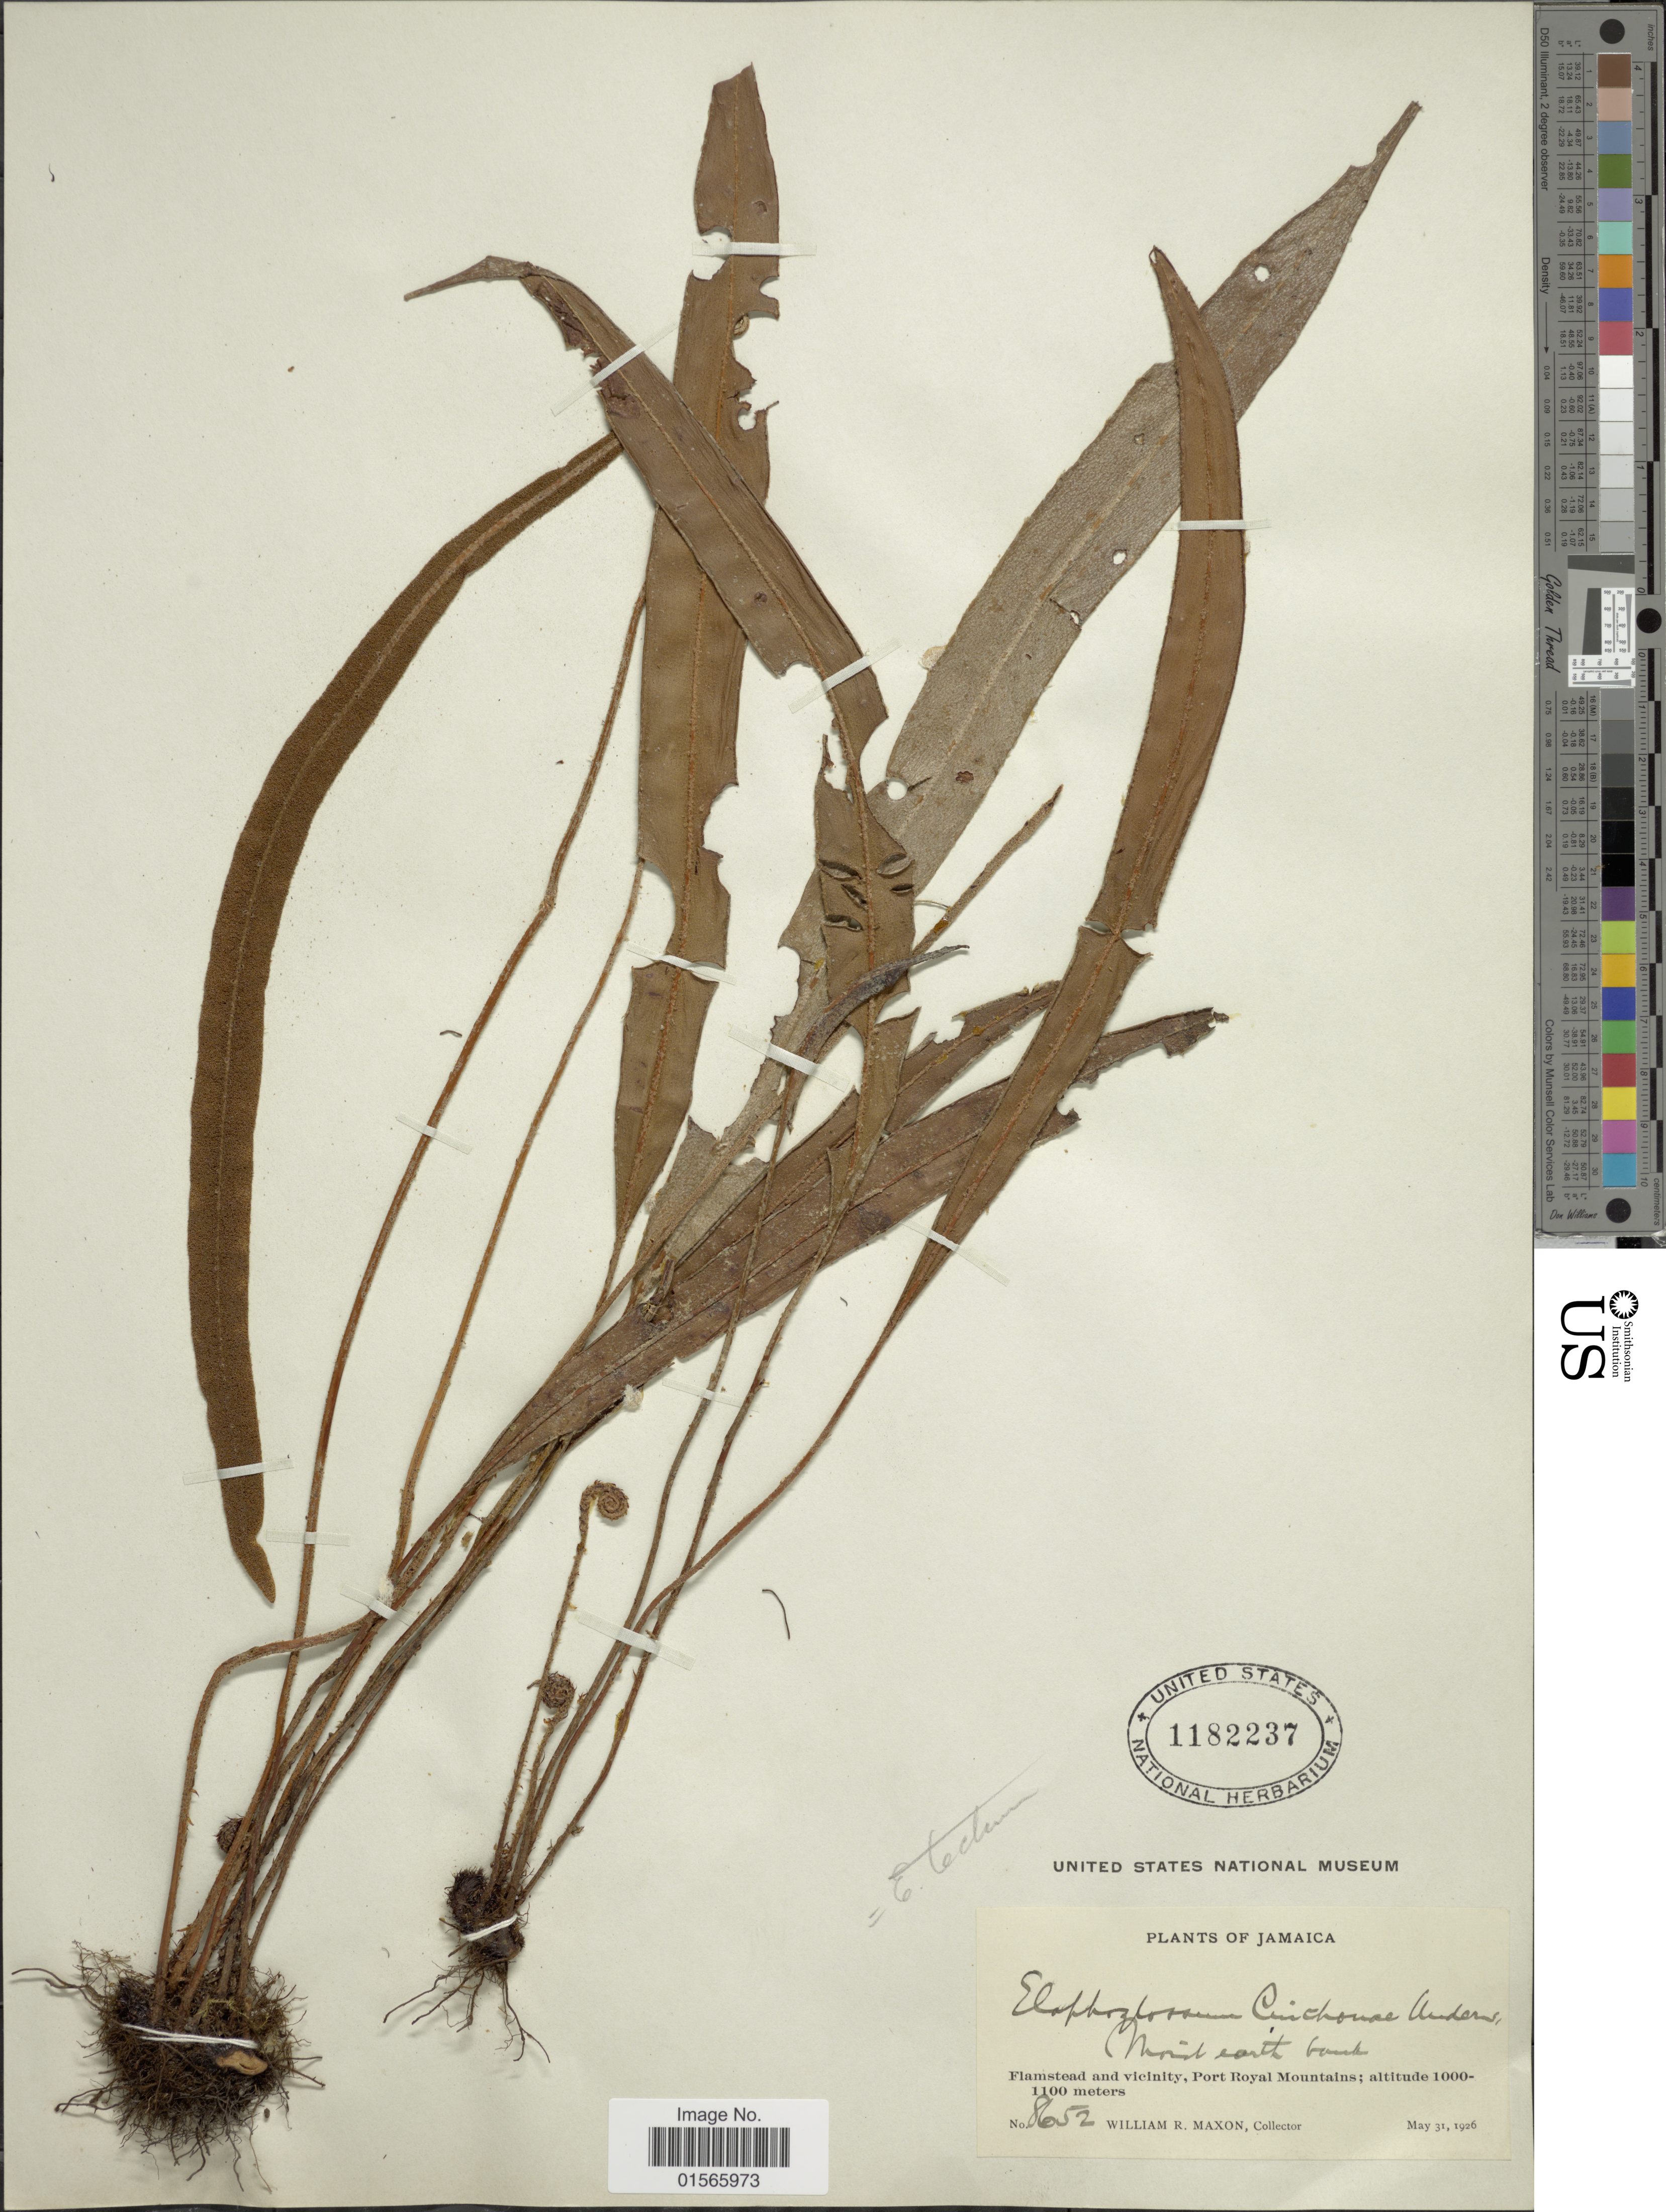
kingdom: Plantae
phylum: Tracheophyta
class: Polypodiopsida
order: Polypodiales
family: Dryopteridaceae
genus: Elaphoglossum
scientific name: Elaphoglossum tectum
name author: (Humb. & Bonpl.) Moore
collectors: W. R. Maxon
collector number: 8652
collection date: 1926-05-31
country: Jamaica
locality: Flamstead and vicinity, Port Royal Mountains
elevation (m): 1000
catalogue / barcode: US 1182237